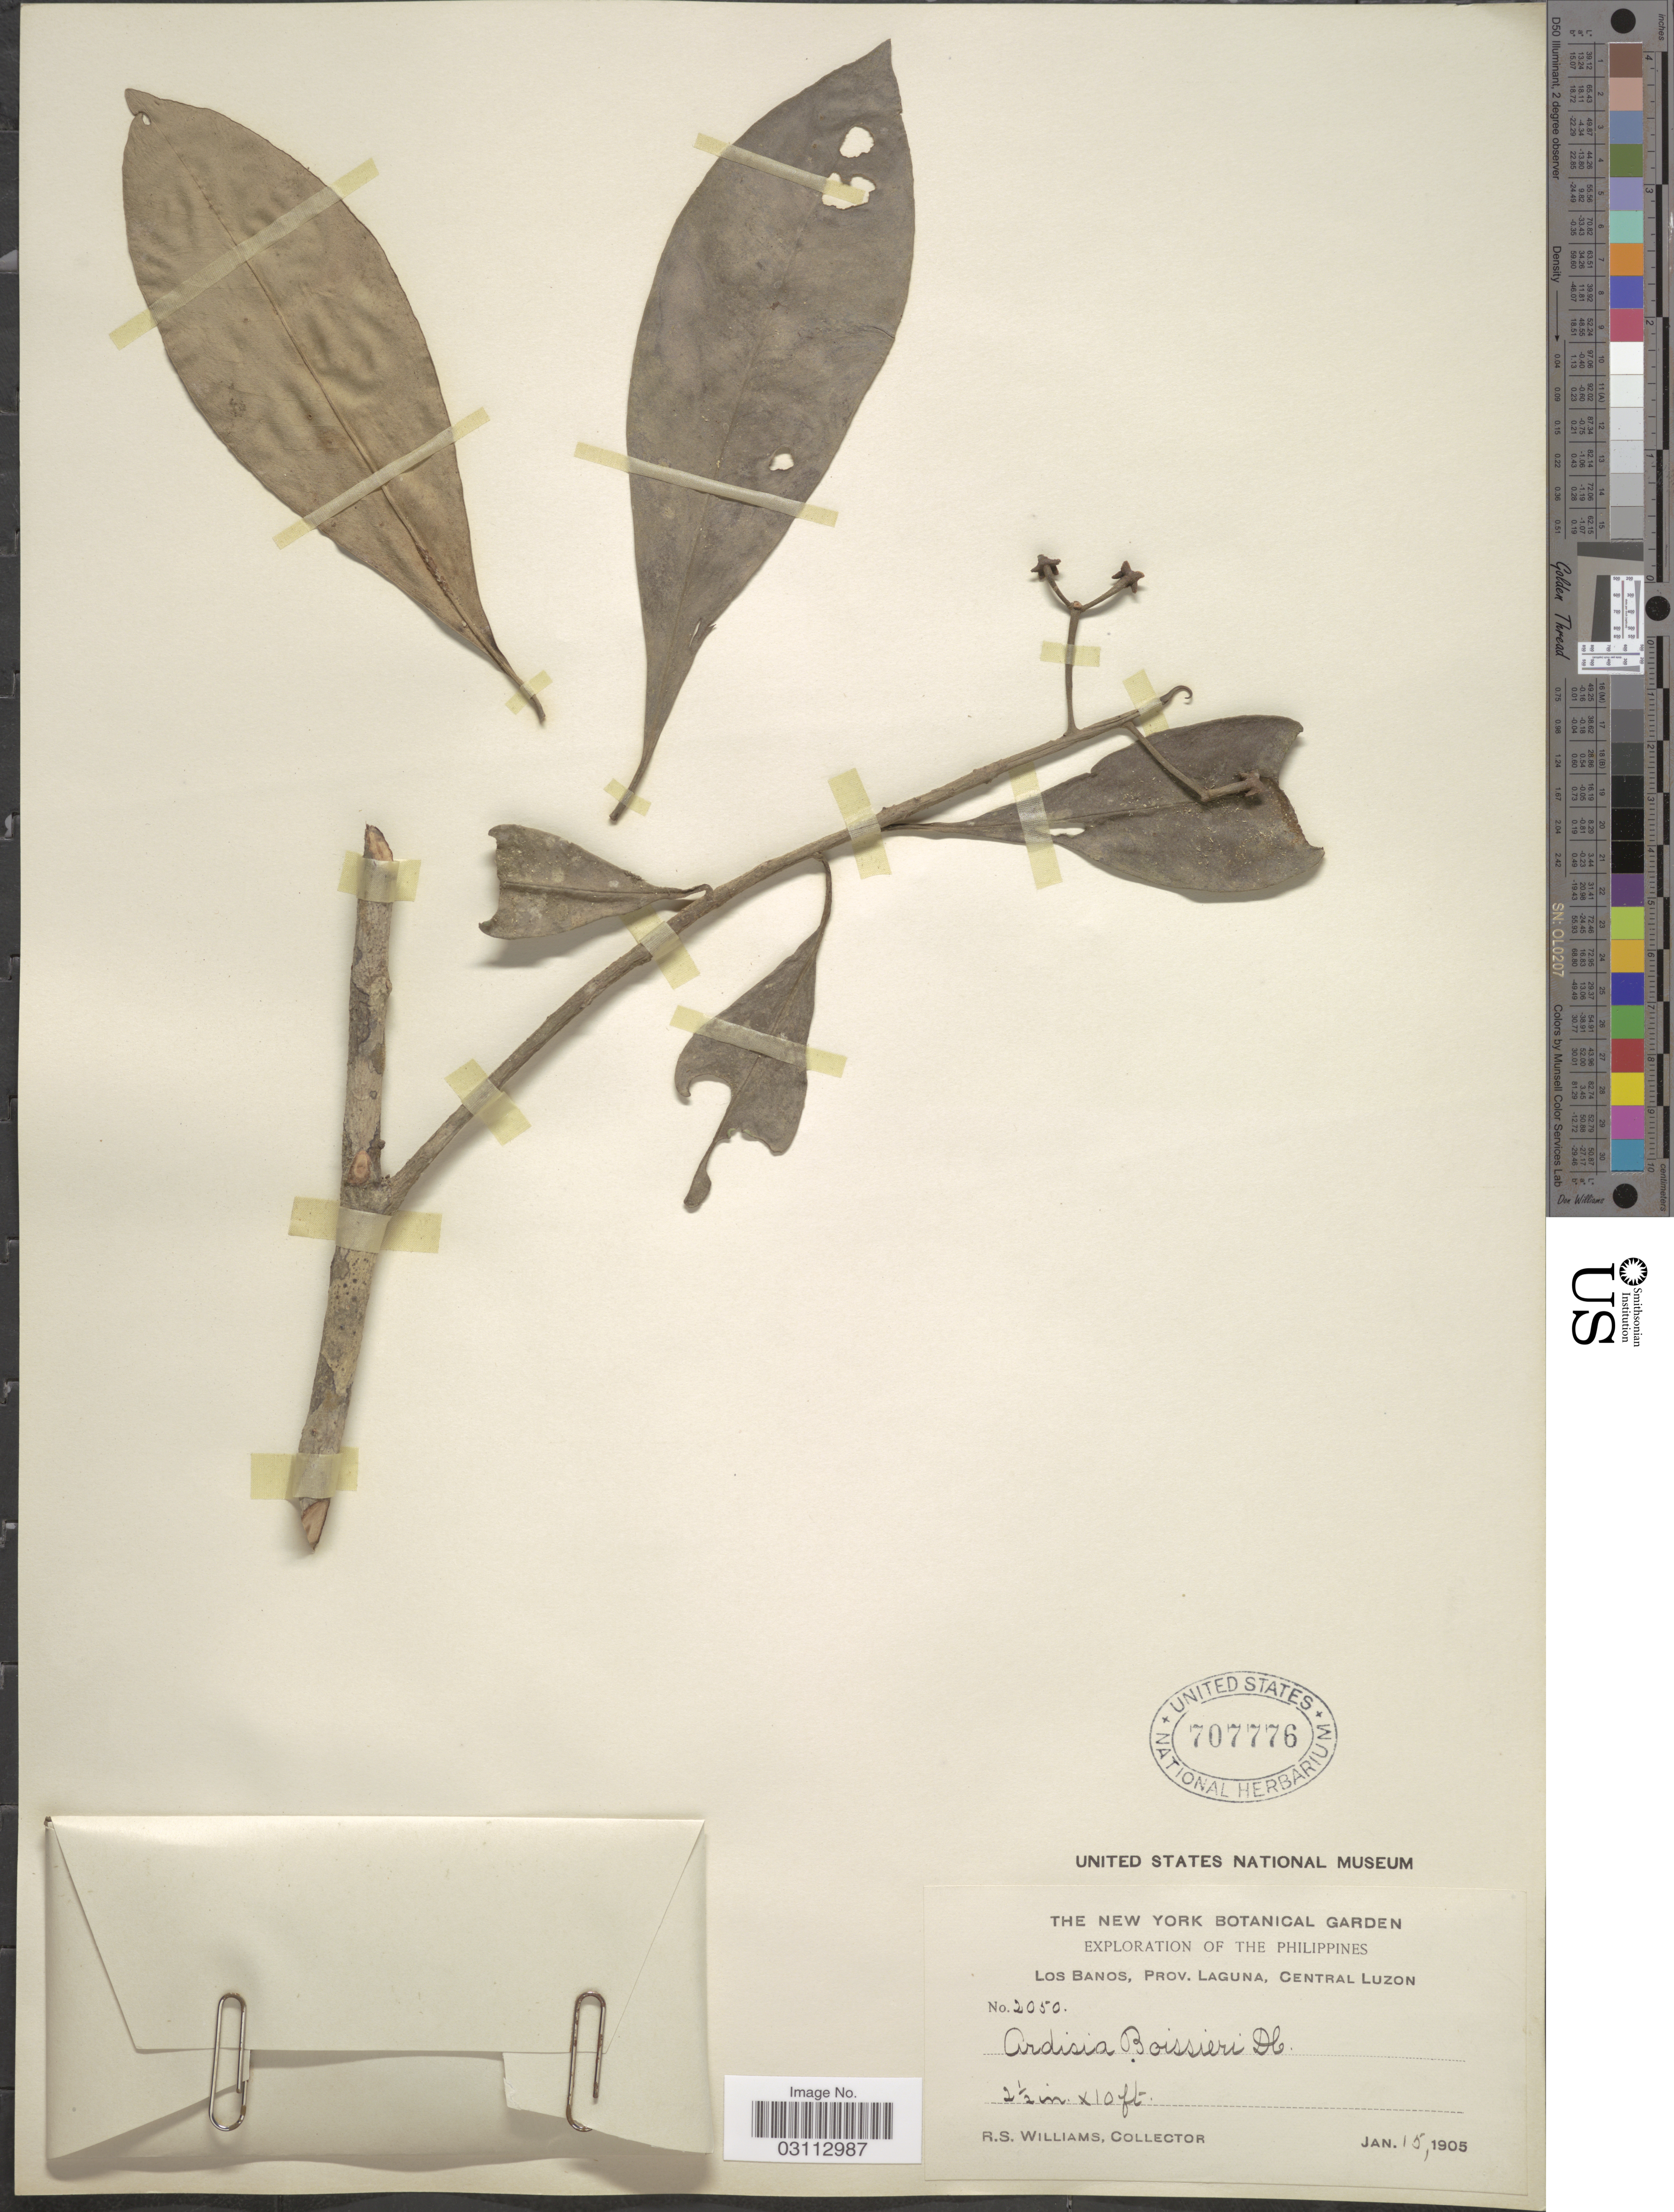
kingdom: Plantae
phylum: Tracheophyta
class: Magnoliopsida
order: Ericales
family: Primulaceae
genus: Ardisia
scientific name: Ardisia squamulosa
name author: C. Presl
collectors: R. S. Williams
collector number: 2050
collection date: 1905-01-15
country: Philippines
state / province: Central Luzon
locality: Los Banos, Prov. Laguna.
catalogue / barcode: US 707776